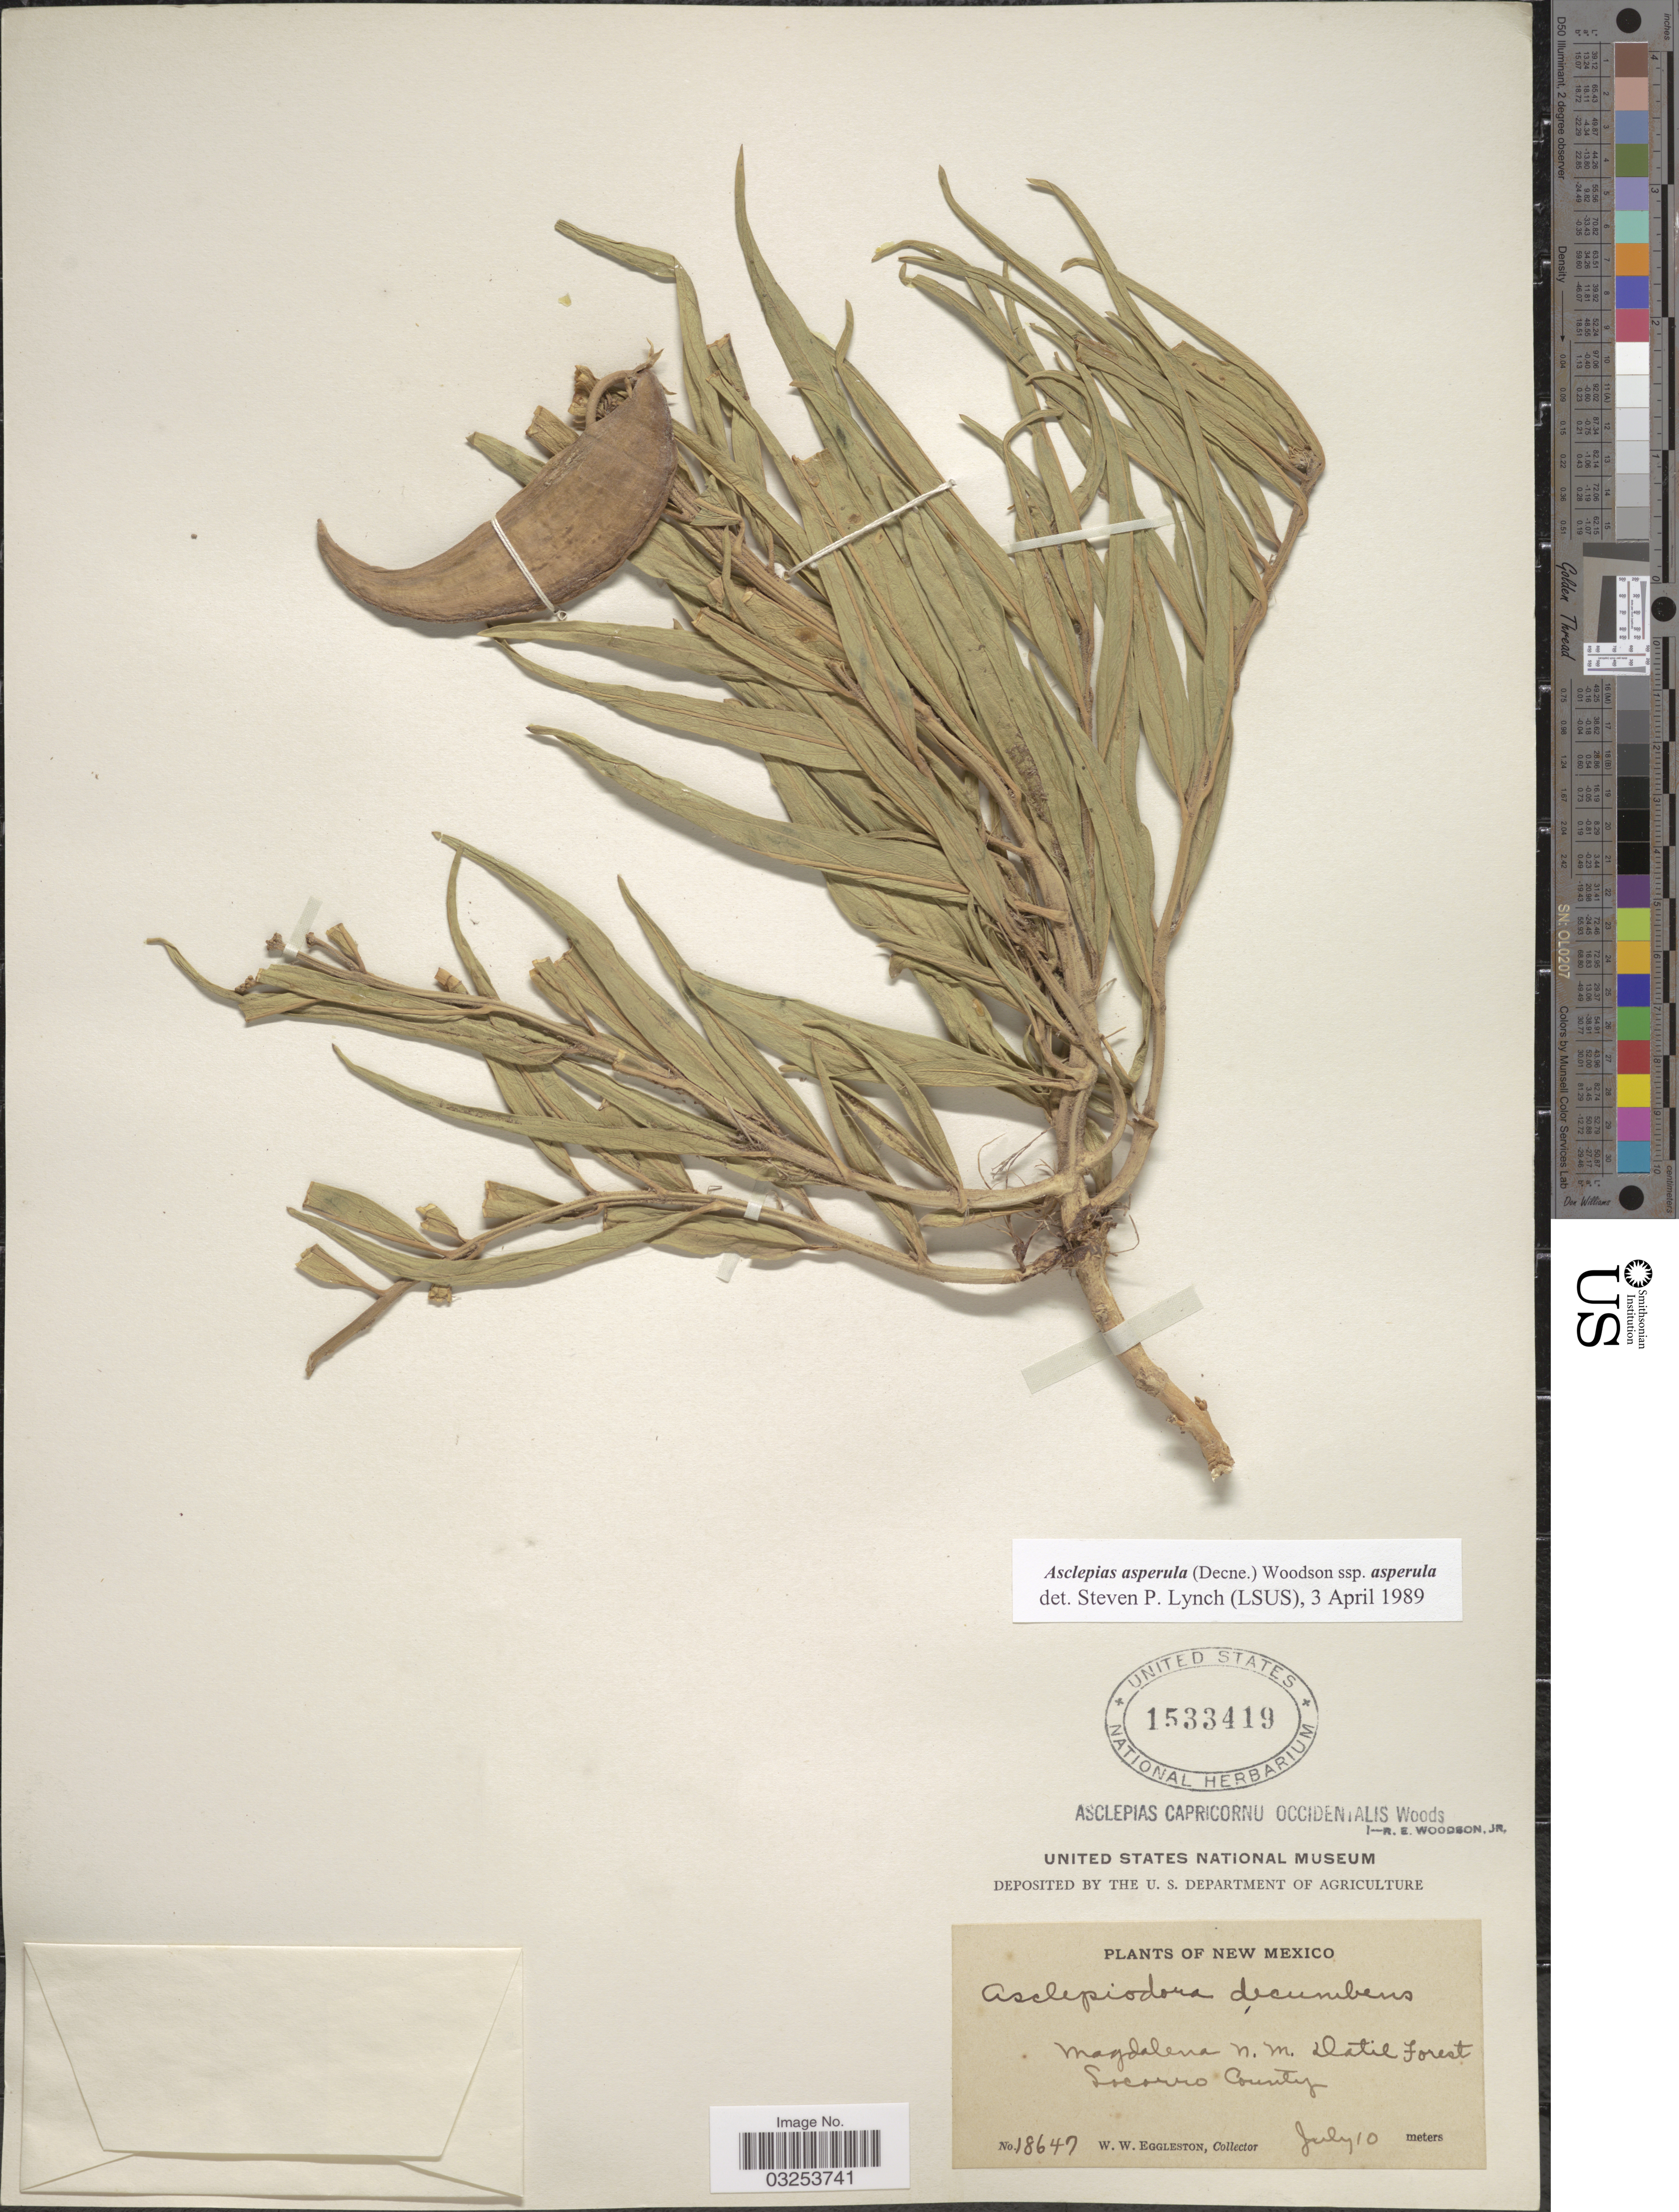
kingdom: Plantae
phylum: Tracheophyta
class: Magnoliopsida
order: Gentianales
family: Apocynaceae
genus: Asclepias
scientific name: Asclepias asperula subsp. asperula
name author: (Decne.) Woodson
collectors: W. W. Eggleston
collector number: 18647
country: United States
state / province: New Mexico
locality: Magdalena n.m. Datil Forest Socorro County.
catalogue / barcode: US 1533419